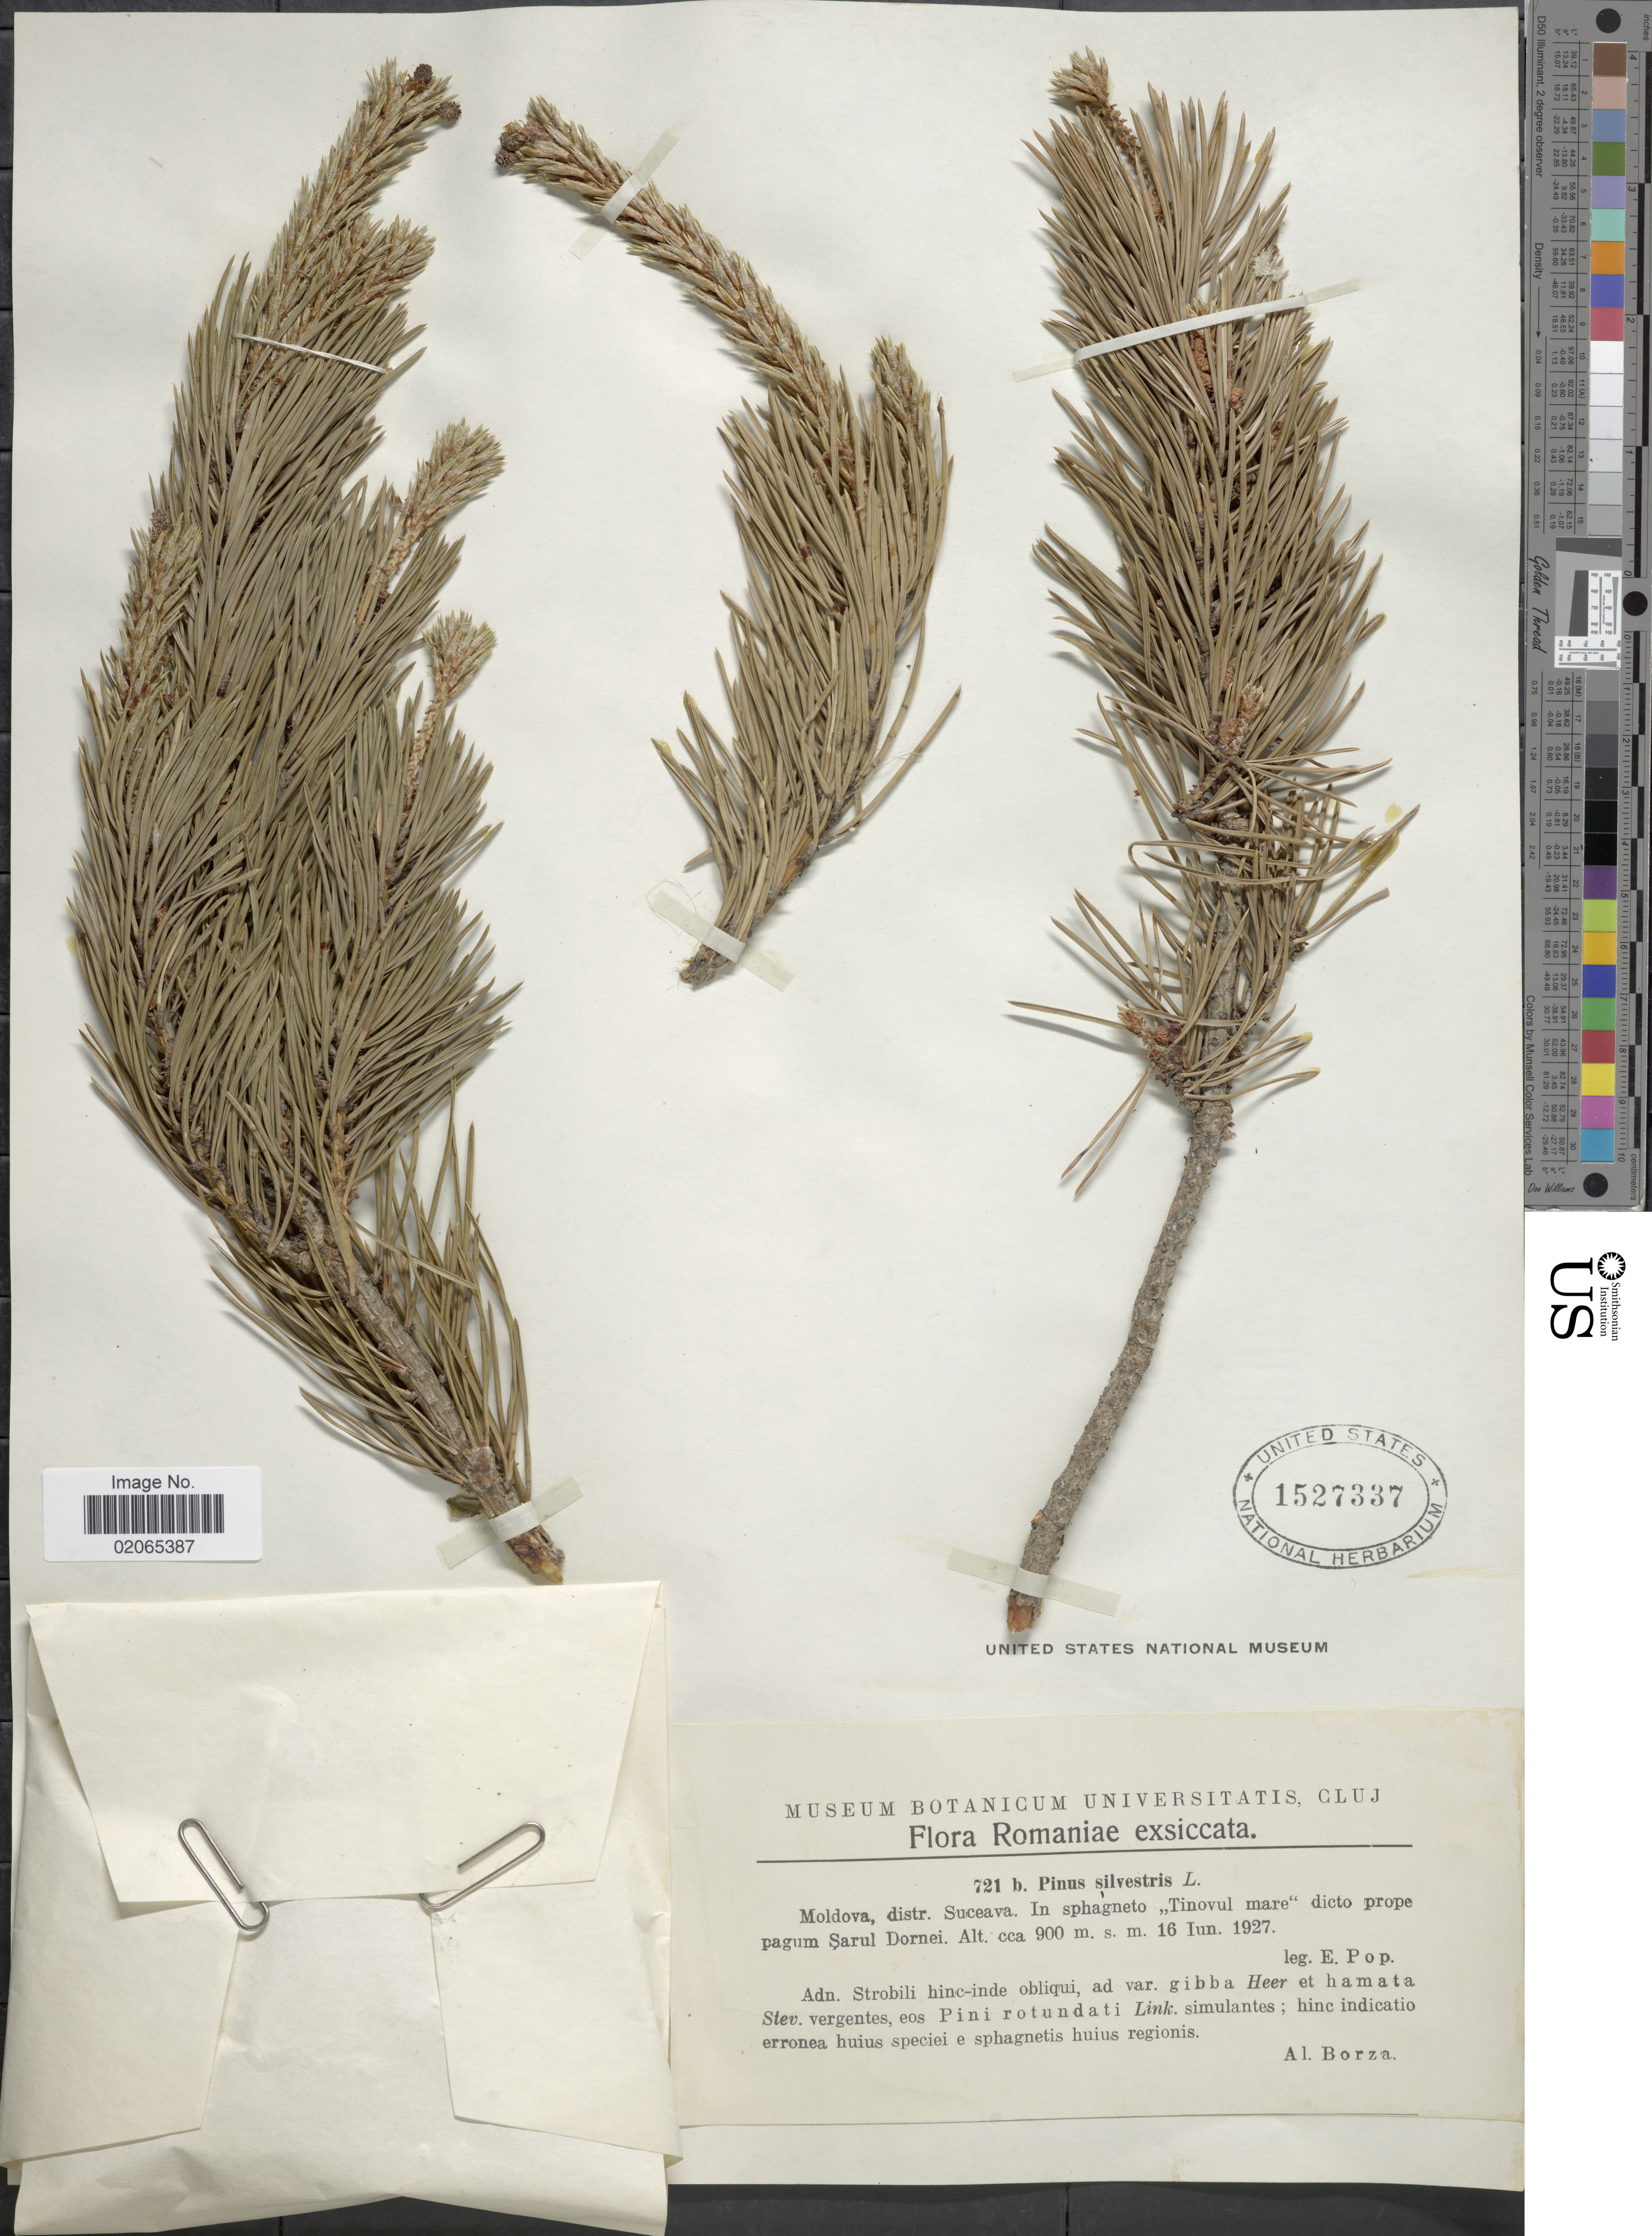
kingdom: Plantae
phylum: Tracheophyta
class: Pinopsida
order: Pinales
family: Pinaceae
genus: Pinus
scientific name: Pinus sylvestris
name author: L.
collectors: E. Pop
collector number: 721b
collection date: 1927-06-16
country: Romania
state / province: Suceava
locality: Moldova, distr. Suceava. In sphagneto Tinovul mare dicto prope pagum Sarul Dornei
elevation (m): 900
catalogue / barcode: US 1527337